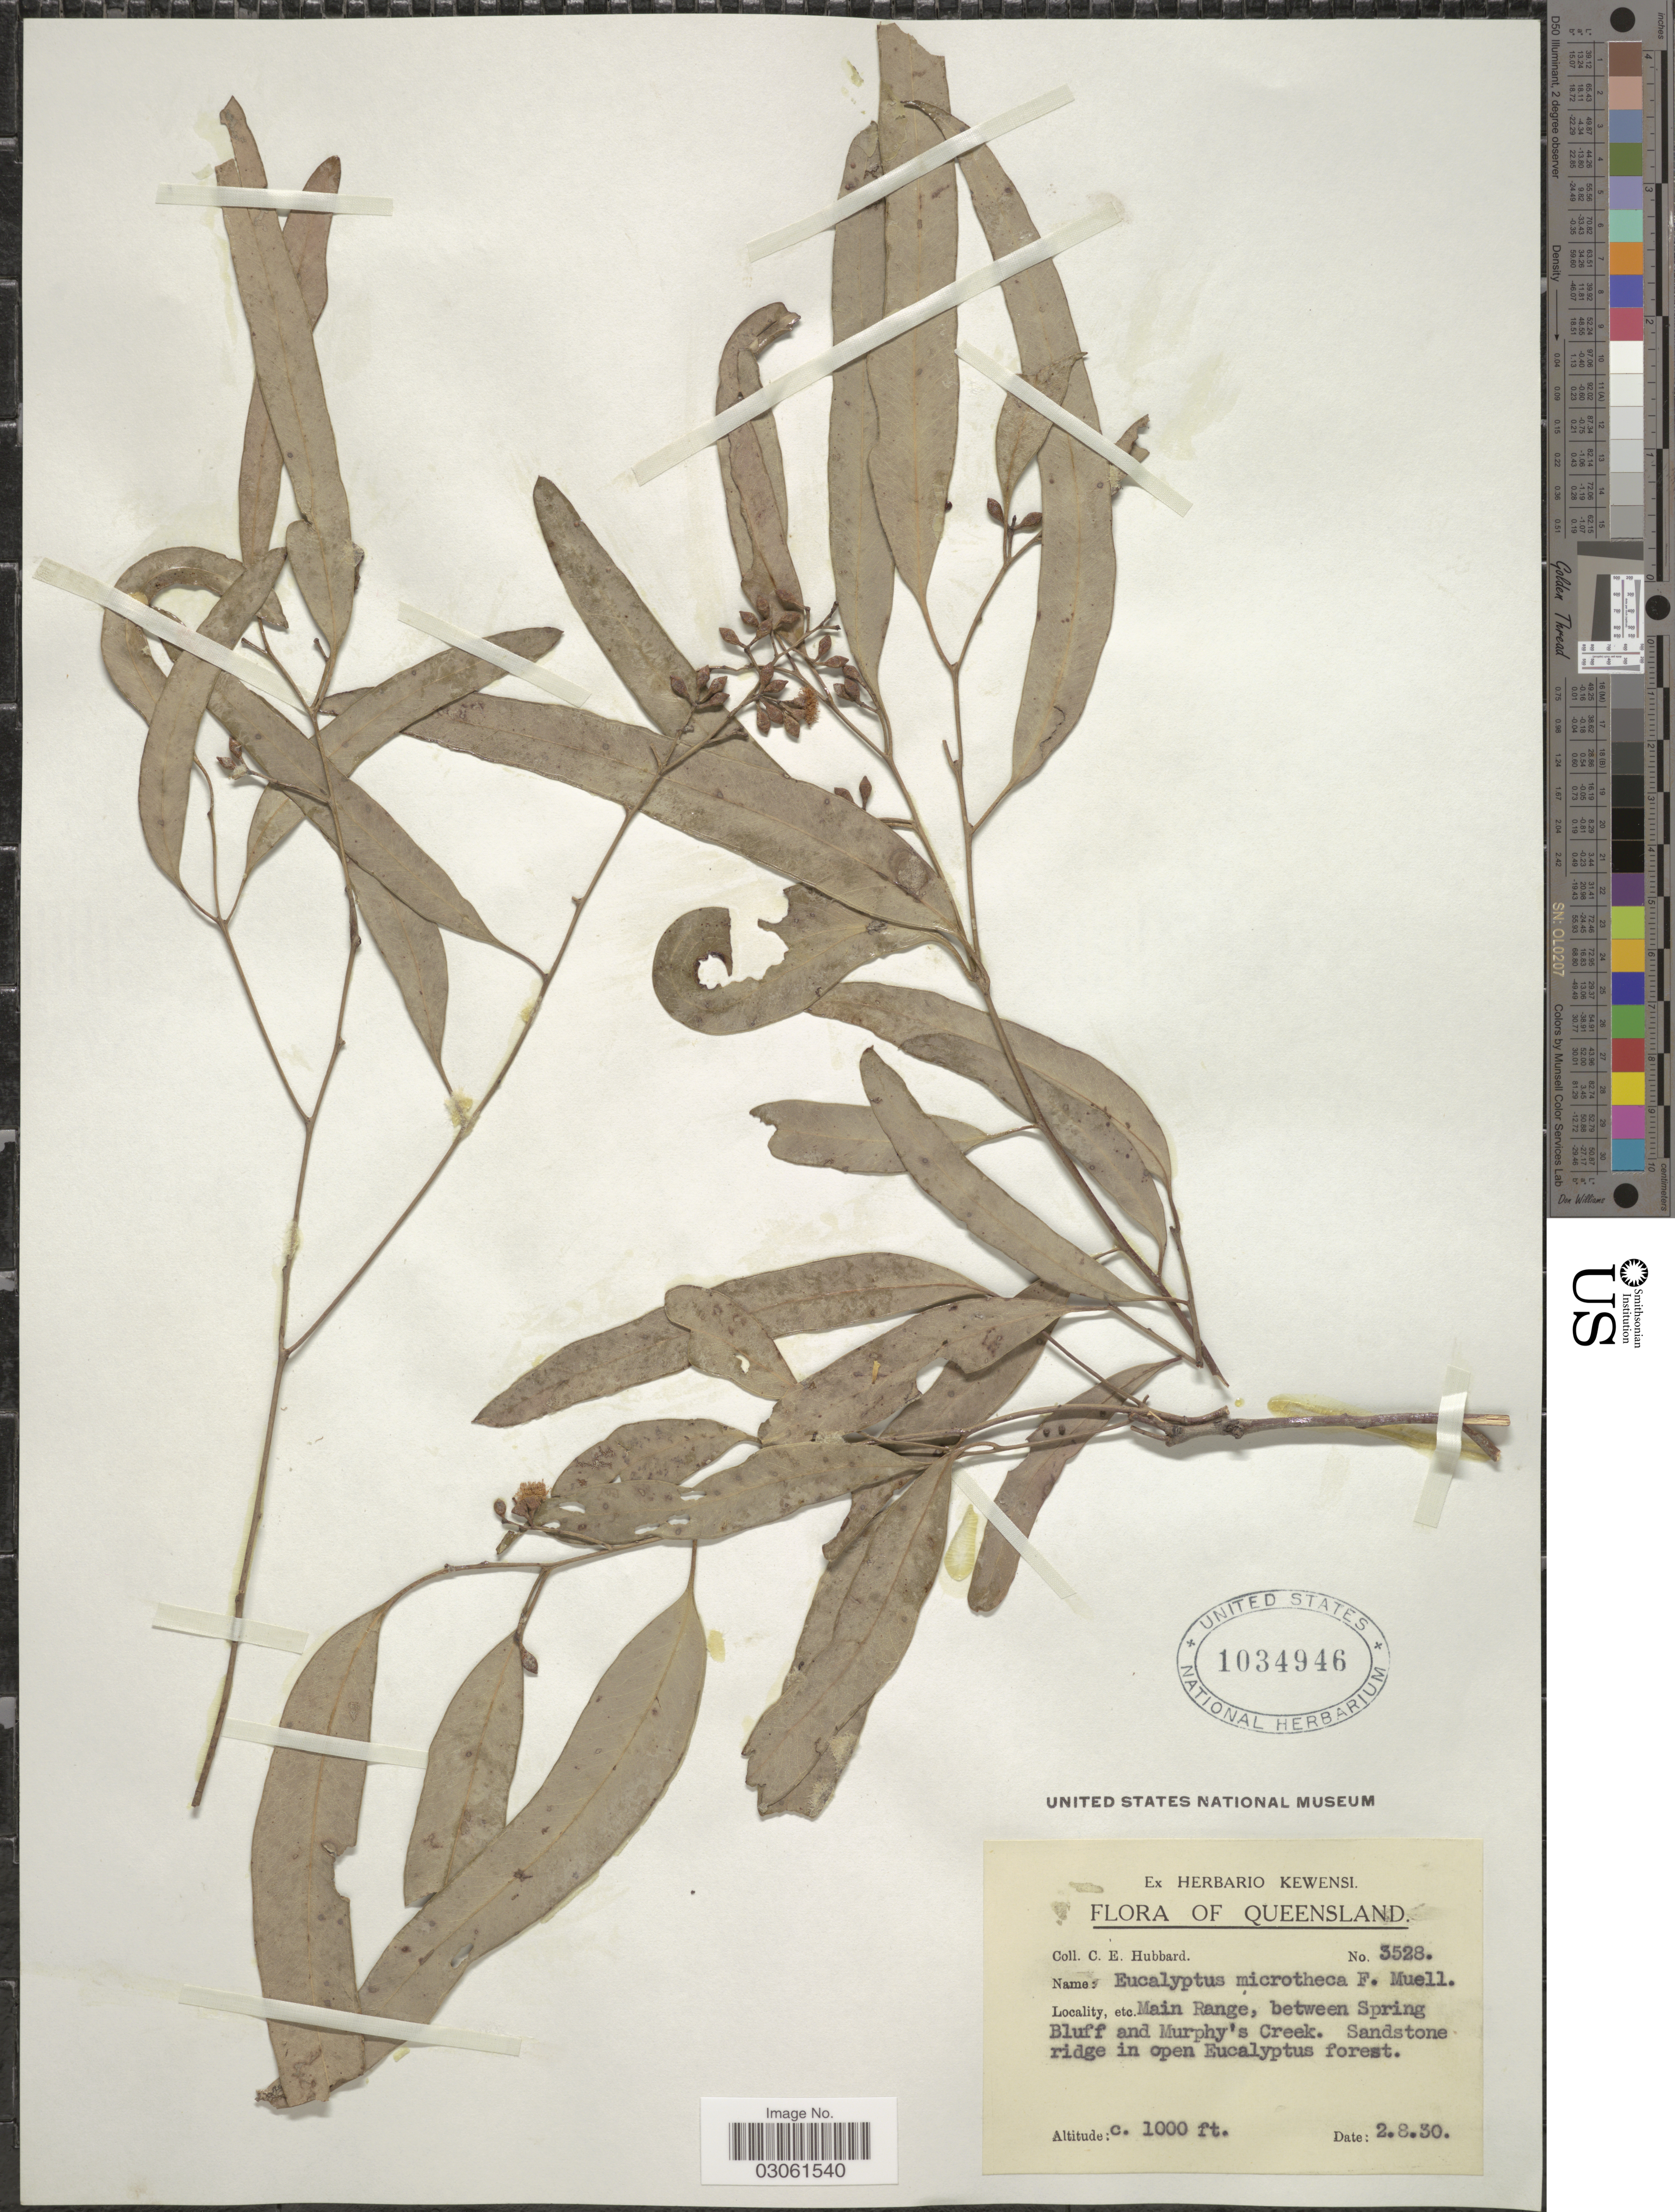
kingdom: Plantae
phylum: Tracheophyta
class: Magnoliopsida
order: Myrtales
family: Myrtaceae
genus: Eucalyptus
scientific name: Eucalyptus microtheca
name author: F. Muell.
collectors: C. E. Hubbard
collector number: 3528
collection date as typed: Transcribed d/m/y: 2/8/30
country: Australia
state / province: Queensland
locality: Main Range, between Spring Bluff and Murphy's Creek.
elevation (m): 305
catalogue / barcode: US 1034946